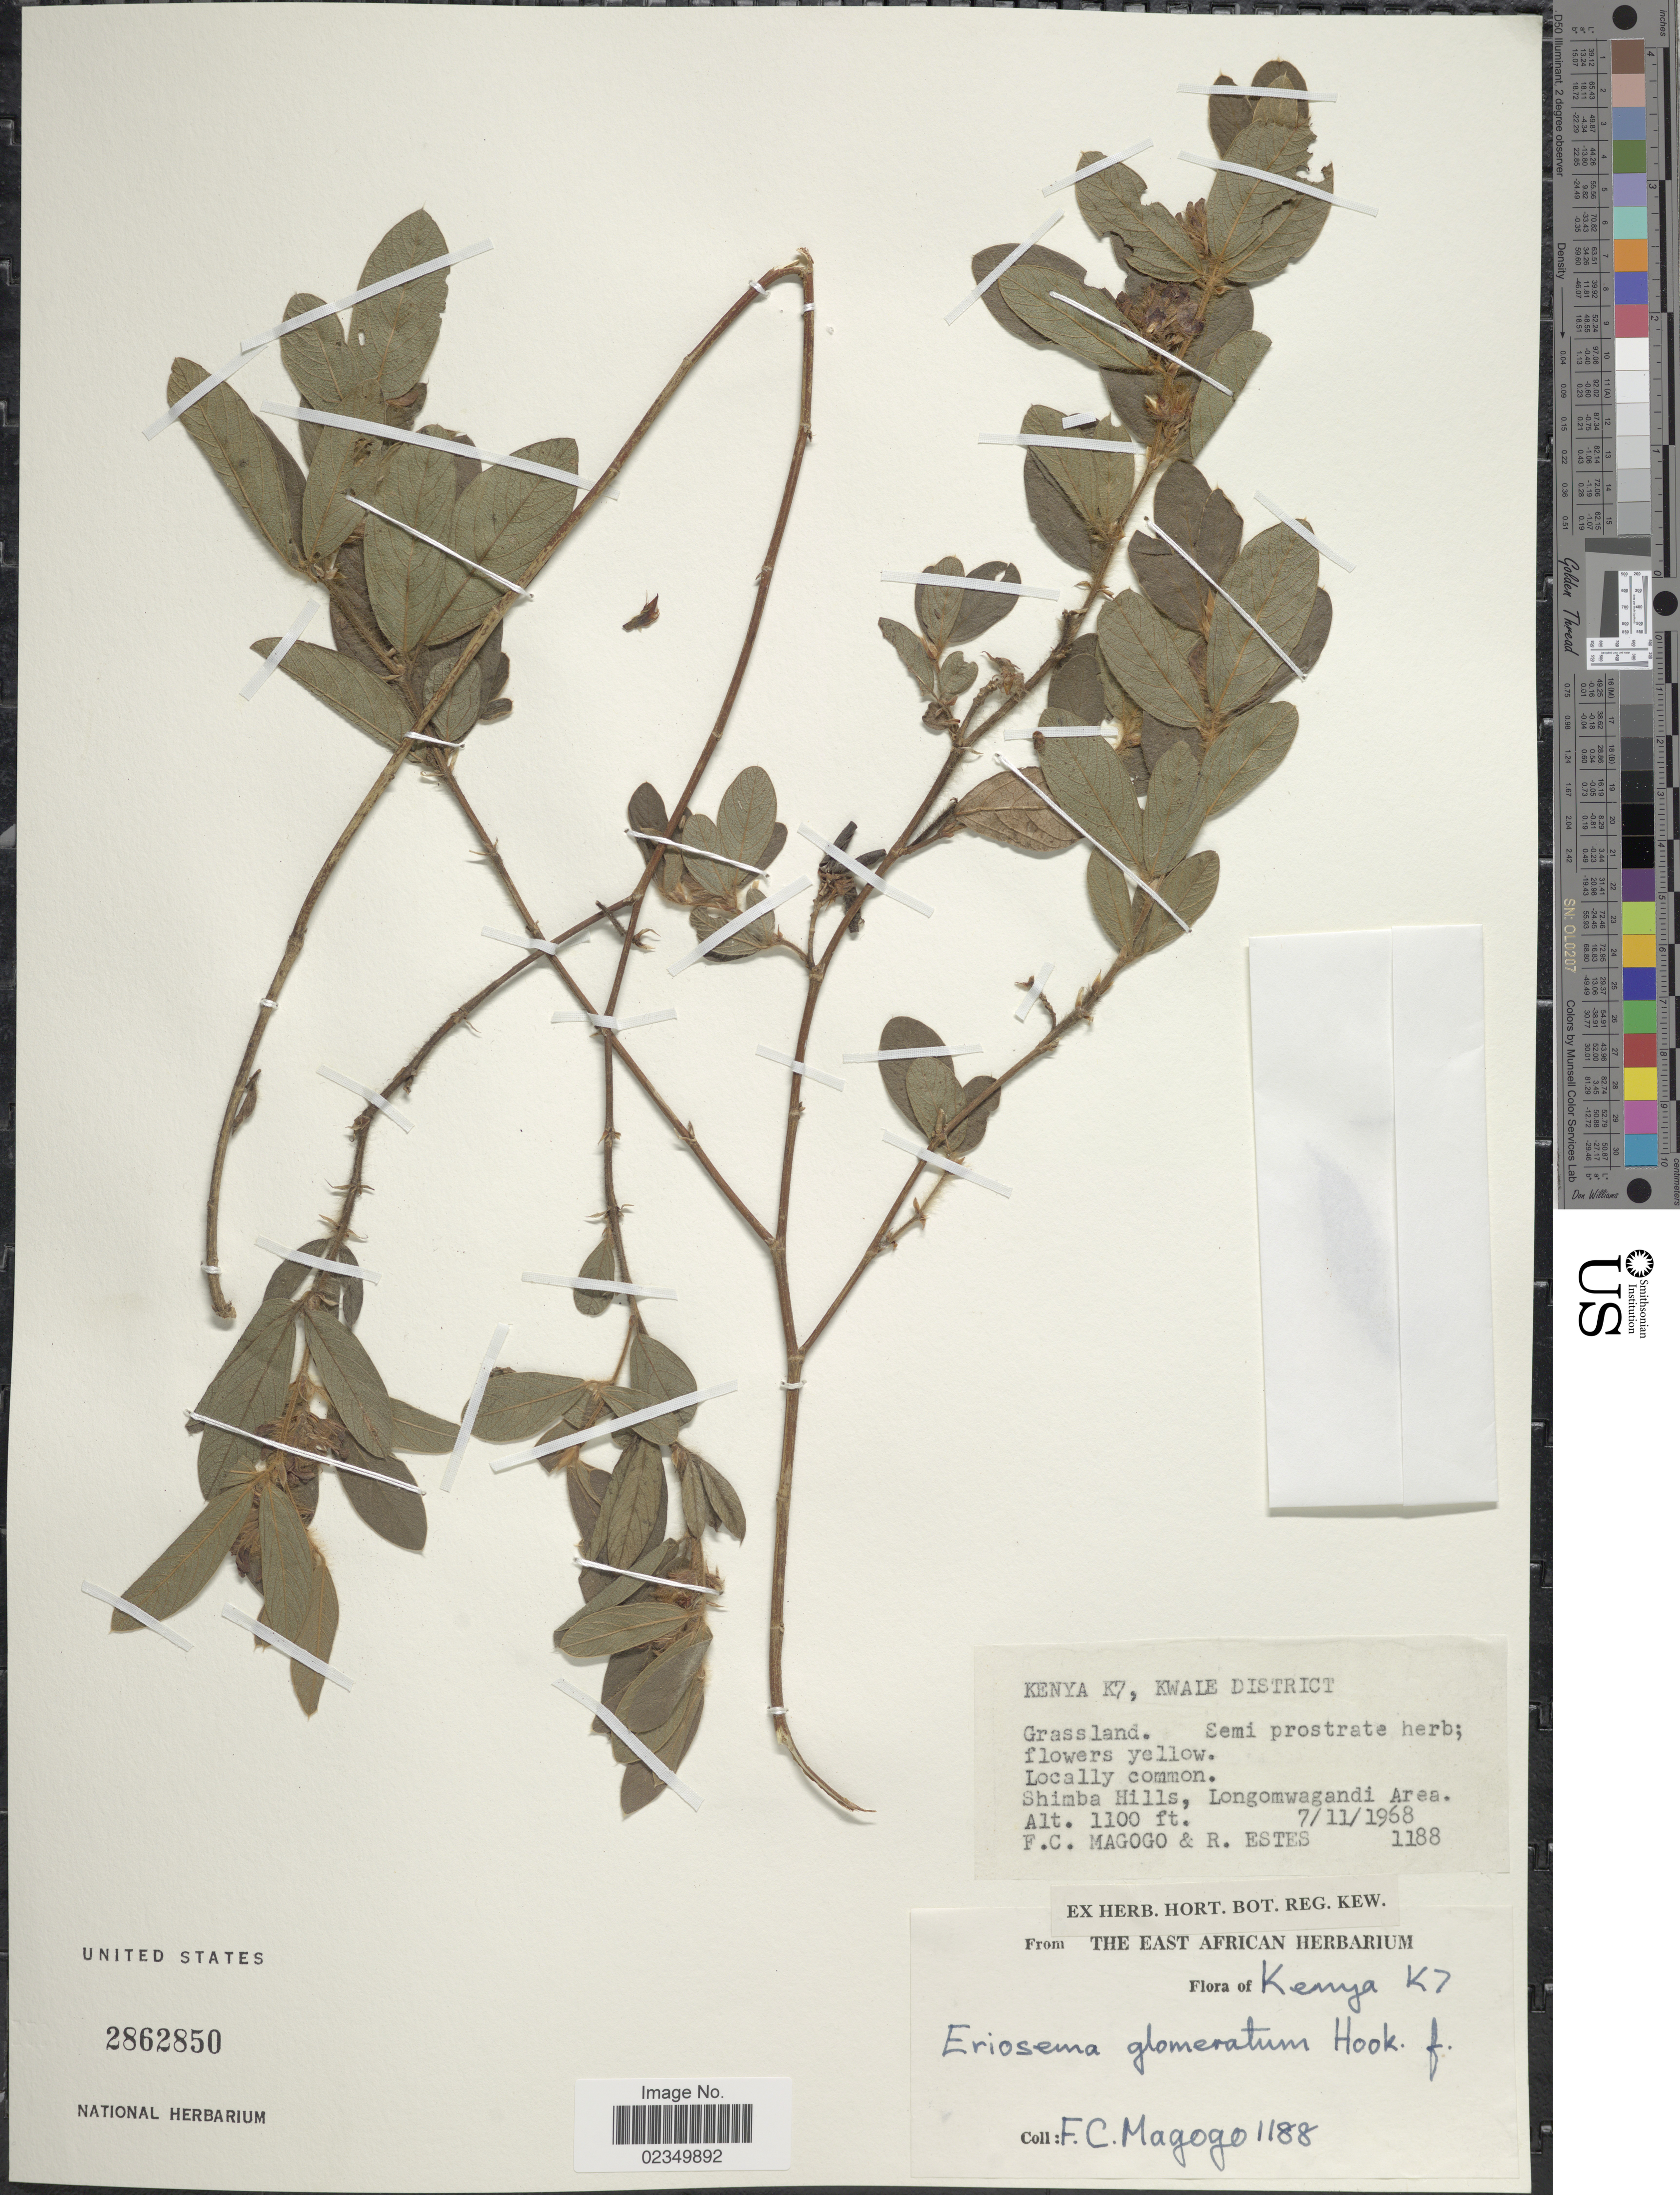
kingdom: Plantae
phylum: Tracheophyta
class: Magnoliopsida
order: Fabales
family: Fabaceae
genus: Eriosema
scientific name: Eriosema glomeratum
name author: (Guill. & Perr.) Hook. f.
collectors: F. Magogo & R. Estes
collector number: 1188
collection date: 1968-11-07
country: Kenya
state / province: Kwale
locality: Kenya K7, Shimba Hills, Longomwagandi Area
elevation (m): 335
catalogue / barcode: US 2862850